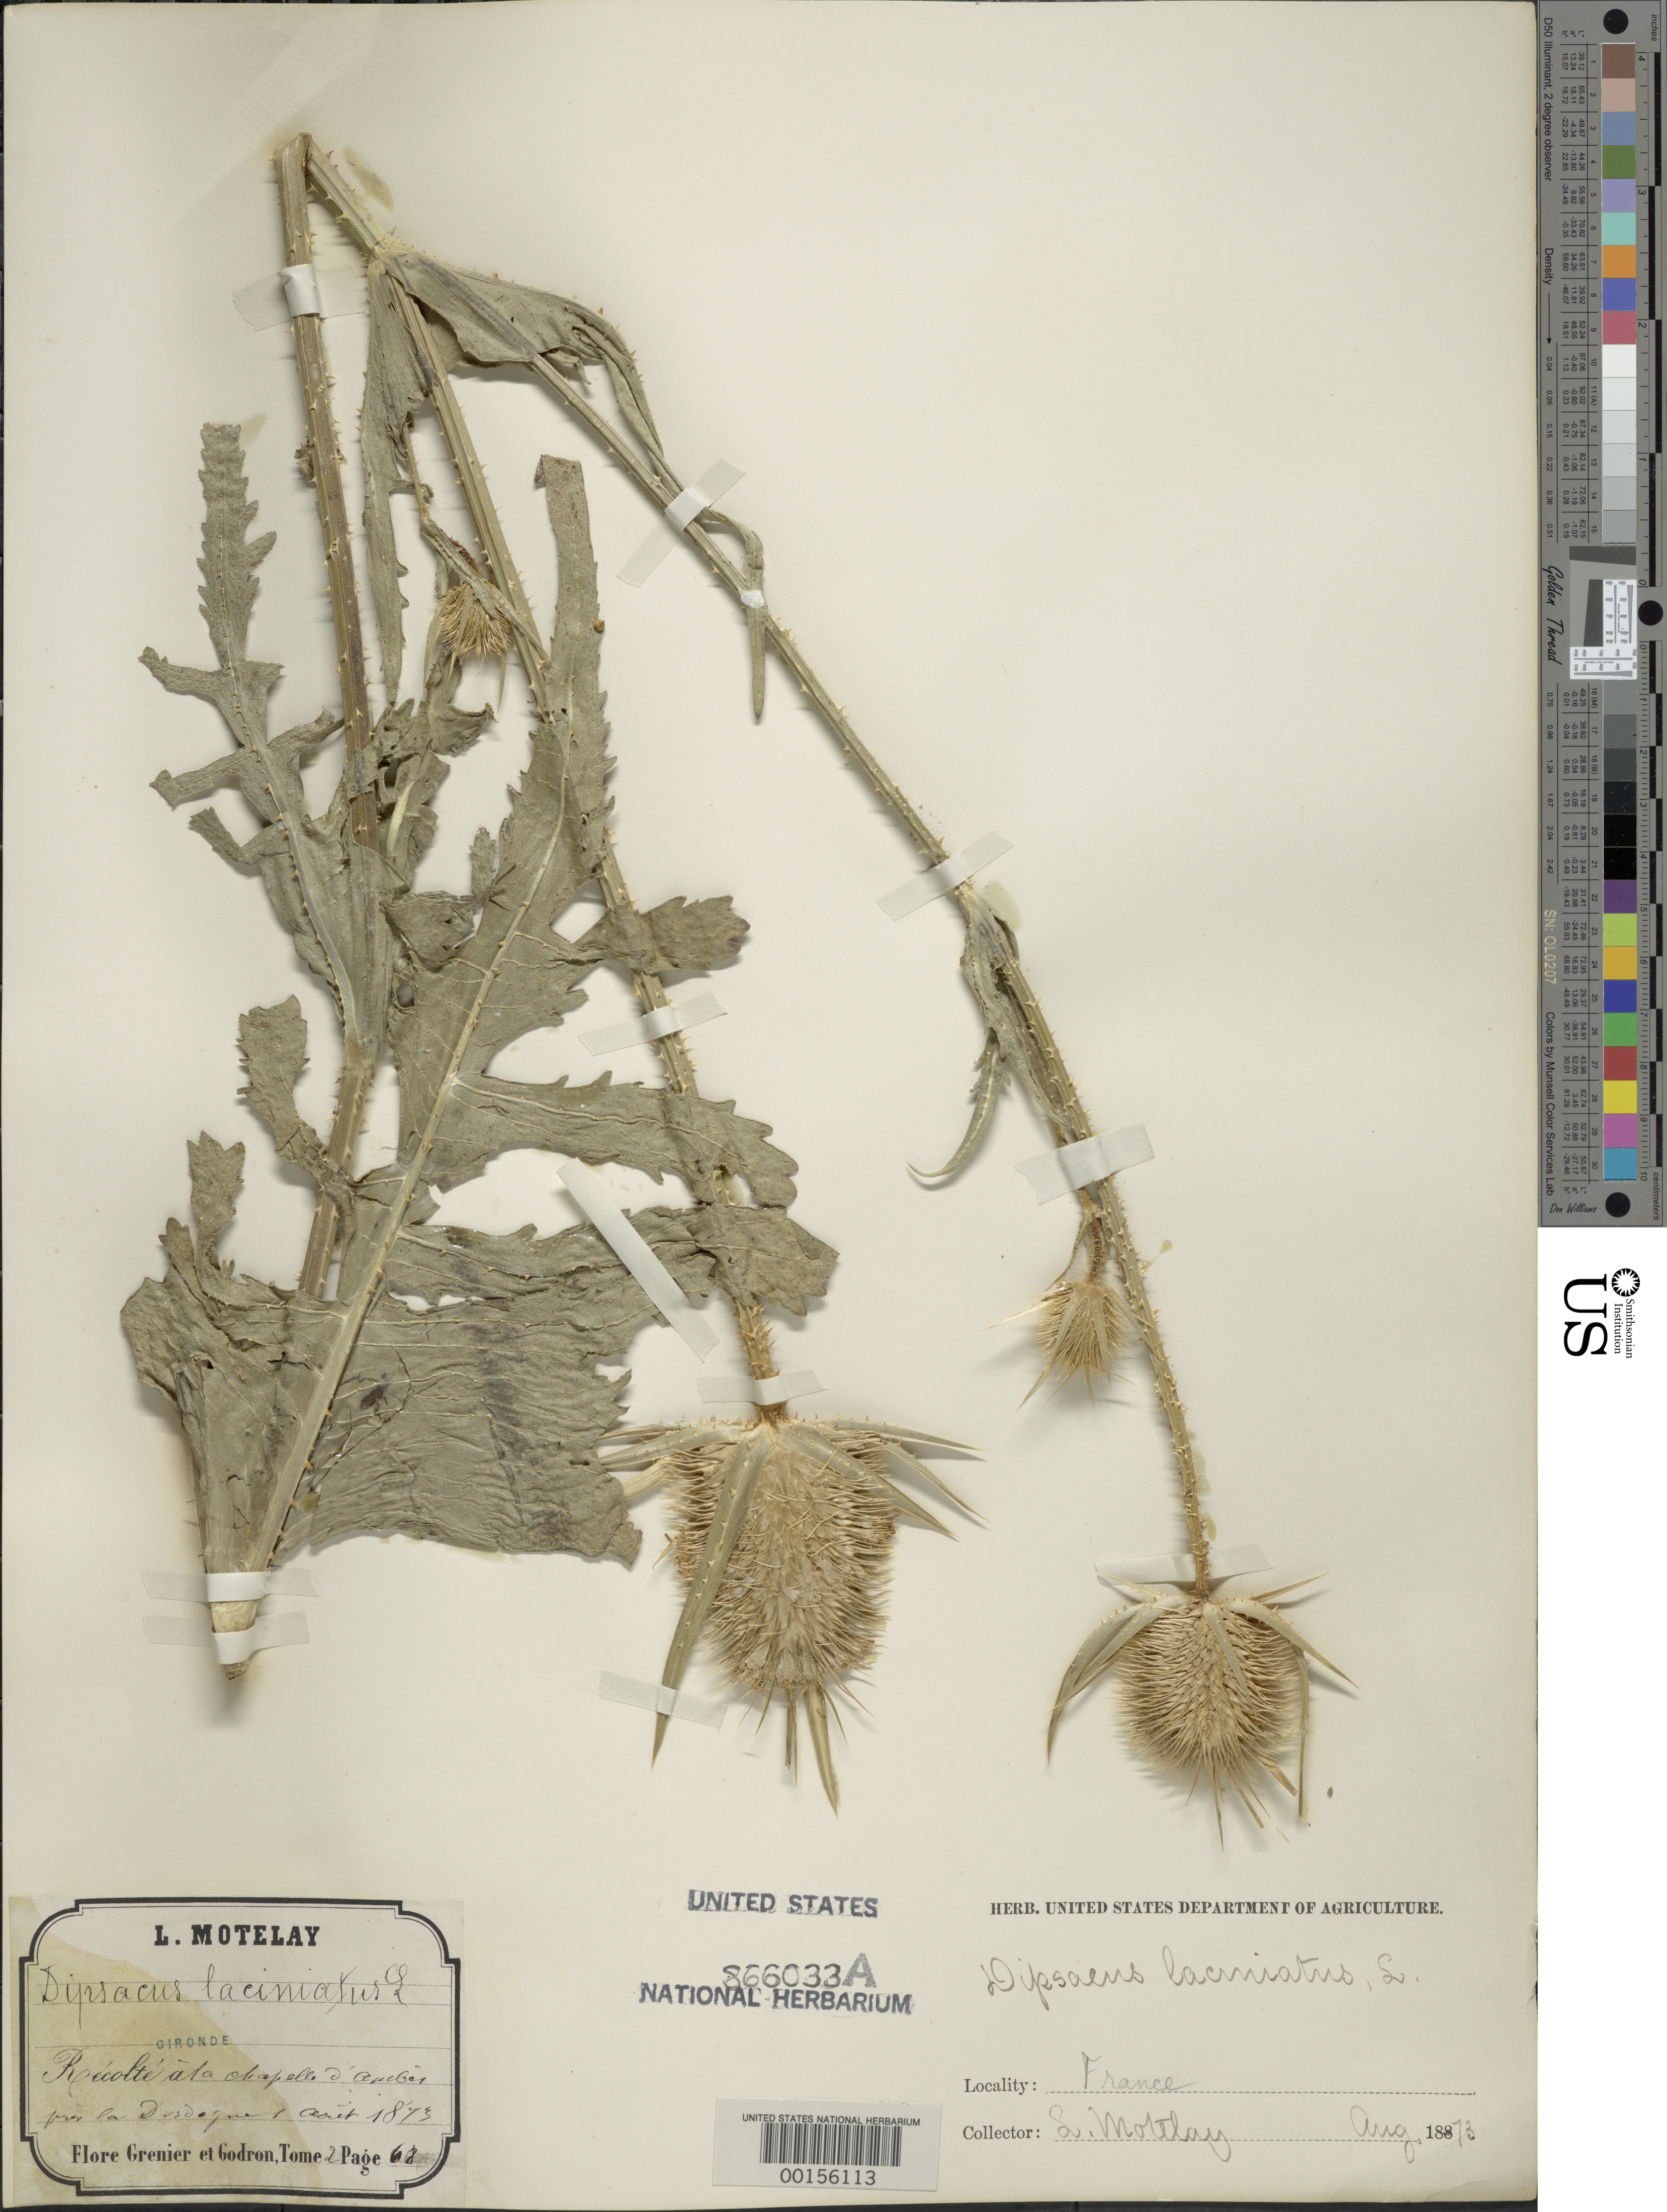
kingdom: Plantae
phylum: Tracheophyta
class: Magnoliopsida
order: Dipsacales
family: Caprifoliaceae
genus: Dipsacus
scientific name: Dipsacus laciniatus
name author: L.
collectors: L. Motelay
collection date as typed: Aug 1873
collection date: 1873-08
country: France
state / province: Nouvelle-Aquitaine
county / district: Gironde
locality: Gironde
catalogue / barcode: US 866033A